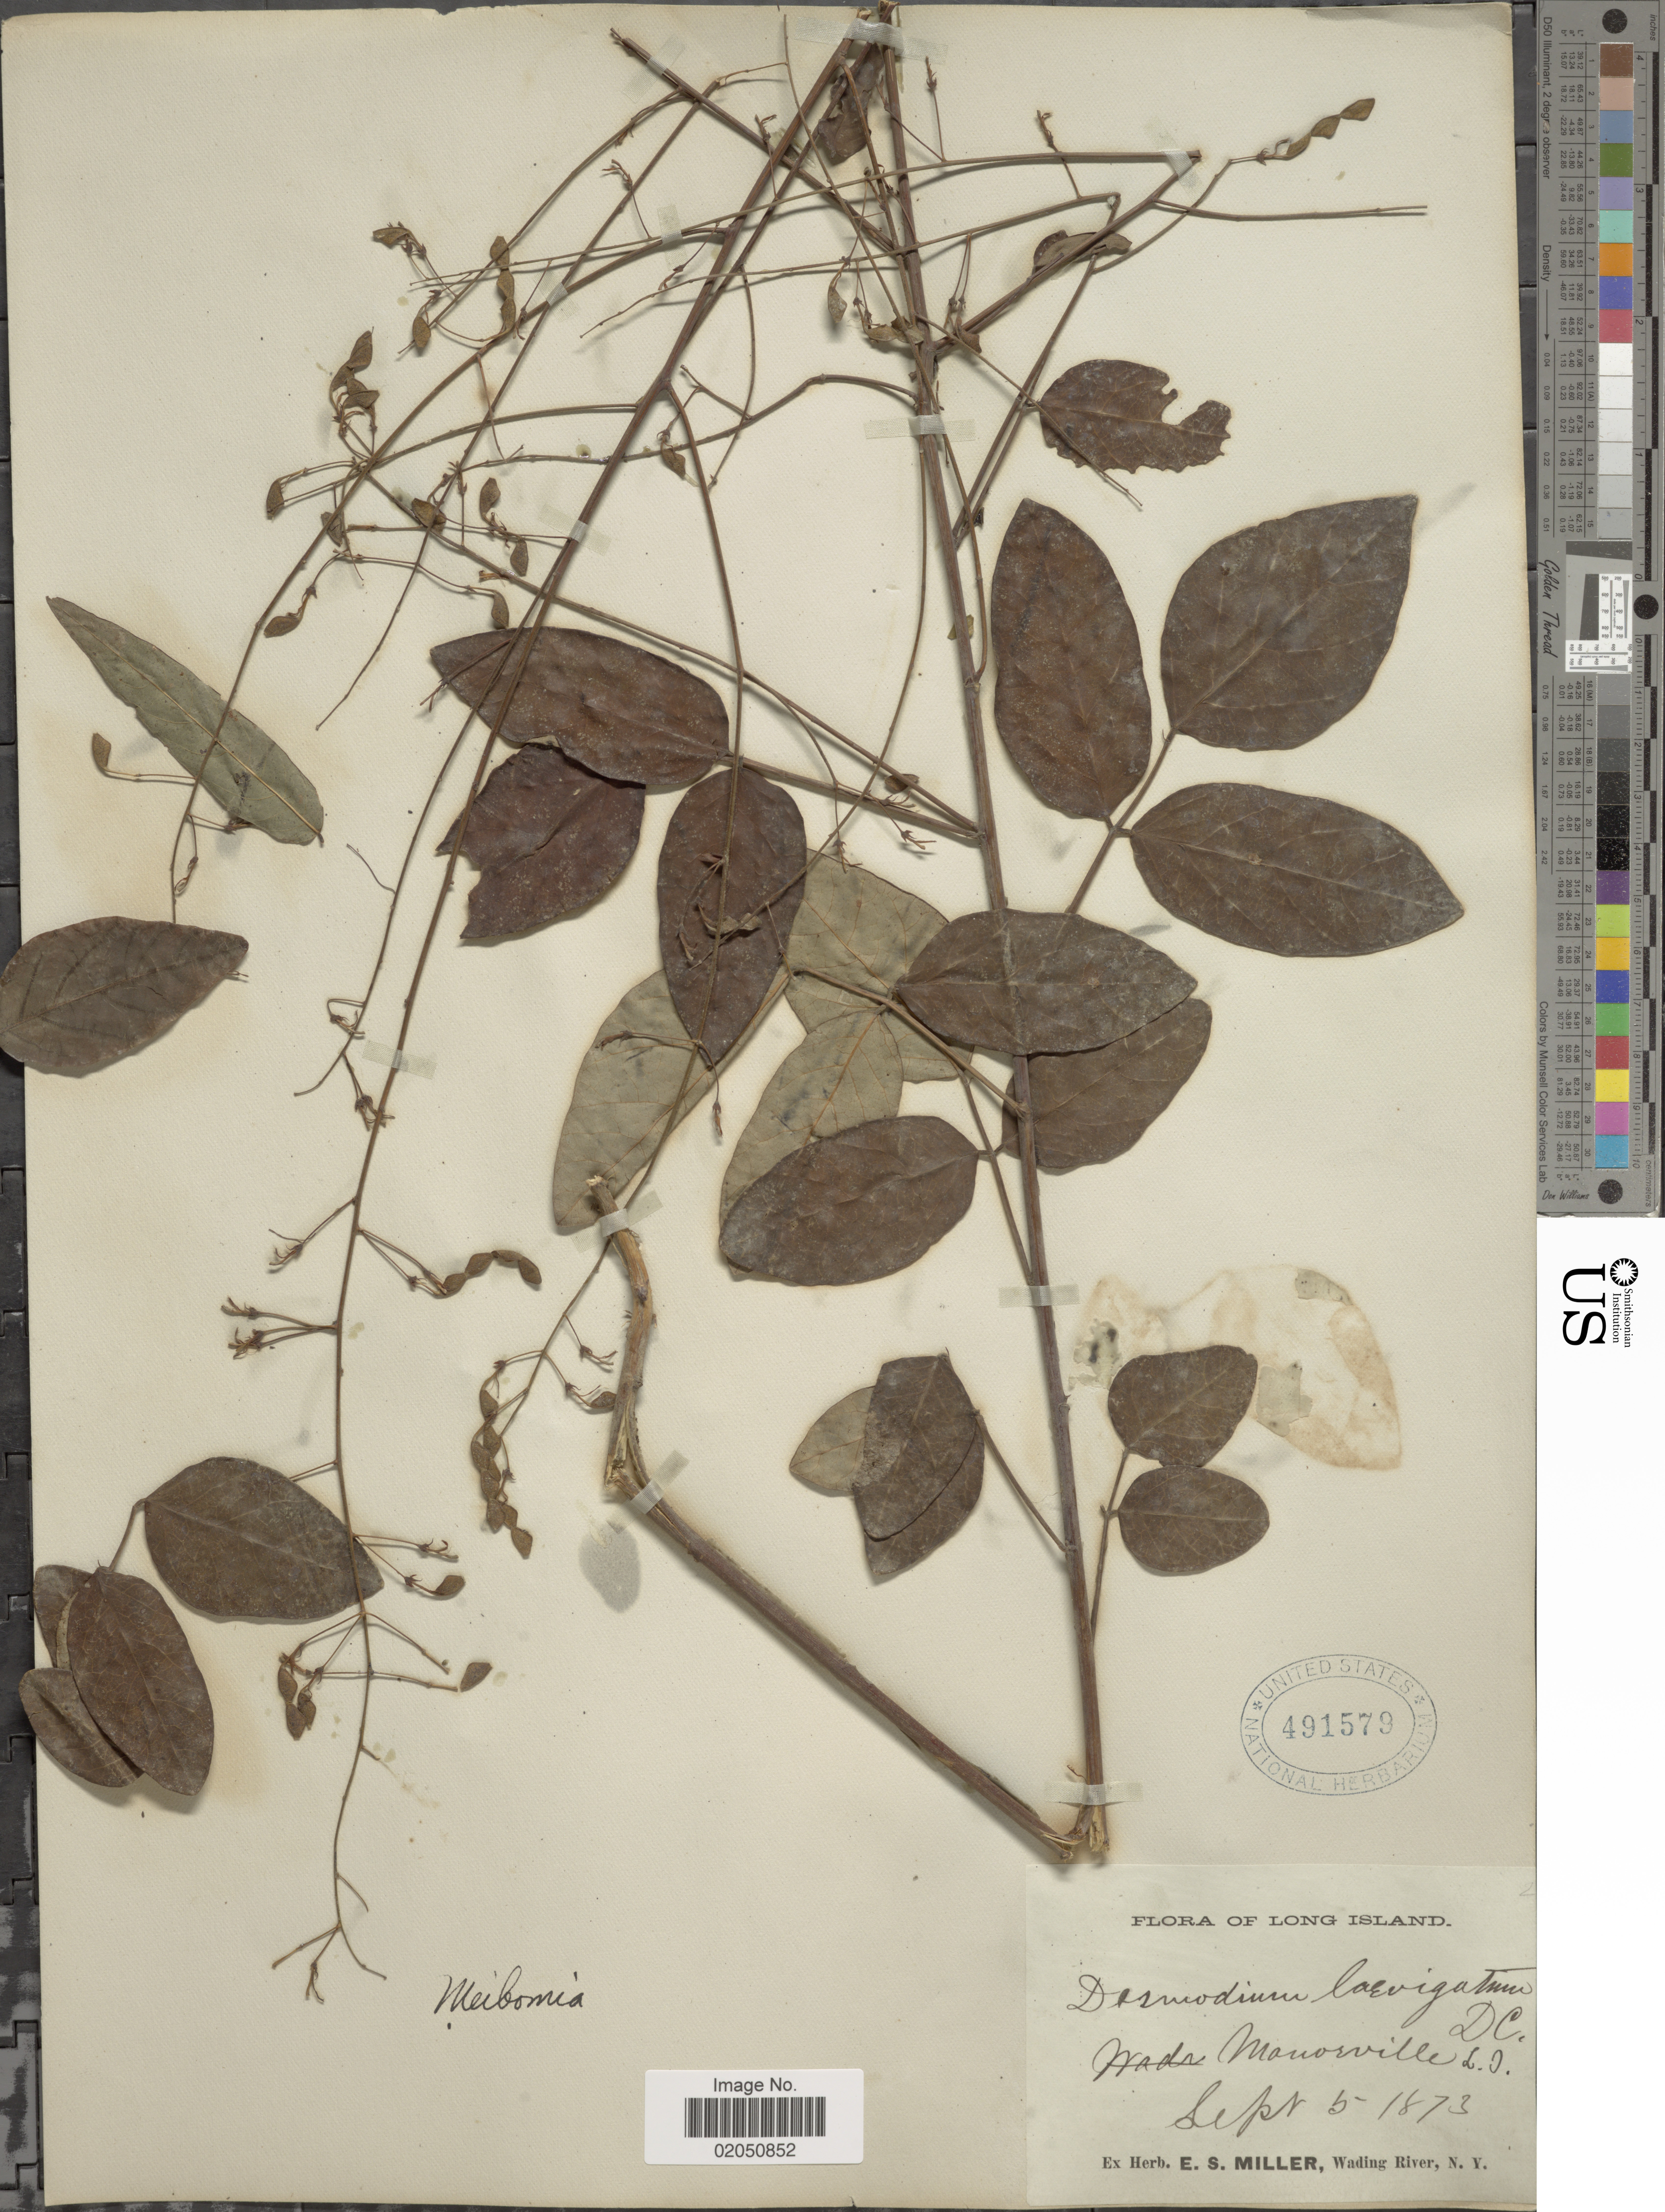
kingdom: Plantae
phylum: Tracheophyta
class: Magnoliopsida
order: Fabales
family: Fabaceae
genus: Desmodium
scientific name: Desmodium laevigatum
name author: (Nutt.) DC.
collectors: E. S. Miller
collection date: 1873-09-05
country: United States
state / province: New York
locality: Long Island, Manorville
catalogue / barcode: US 491579